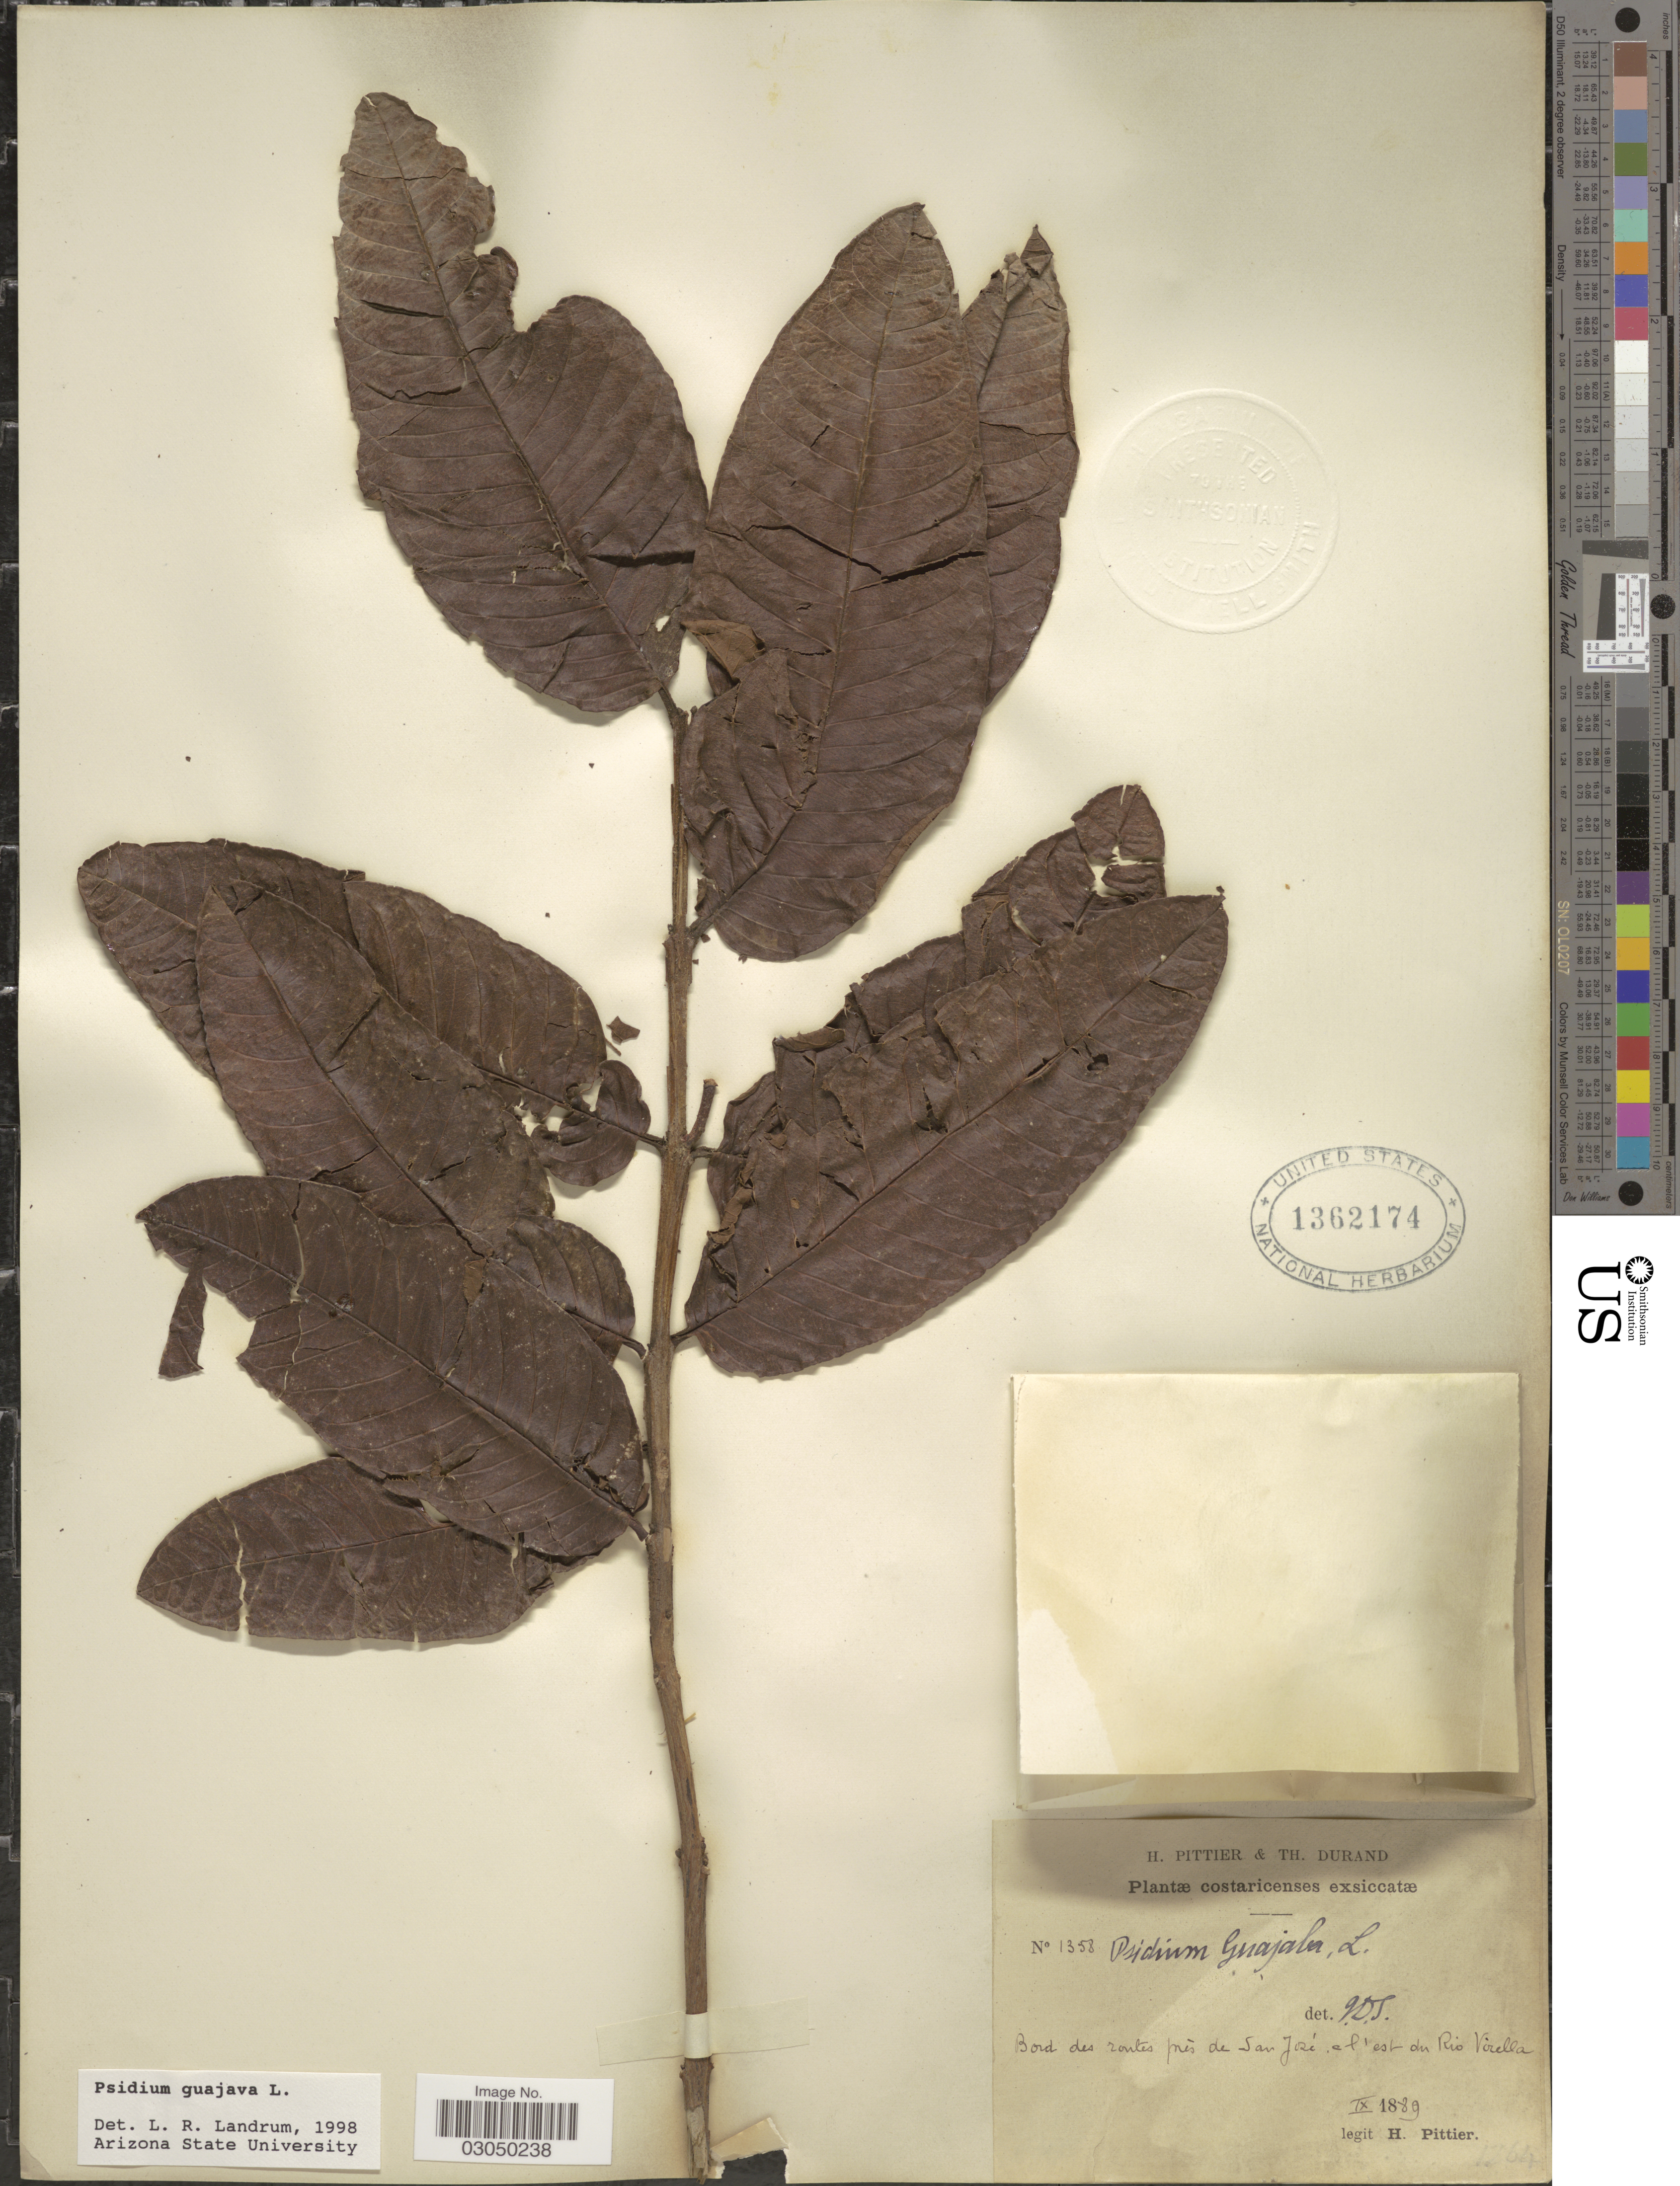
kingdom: Plantae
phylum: Tracheophyta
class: Magnoliopsida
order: Myrtales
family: Myrtaceae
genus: Psidium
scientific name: Psidium guajava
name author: L.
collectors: H. F. Pittier & T. Durand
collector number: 1358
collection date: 1889-09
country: Costa Rica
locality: Bord des routes près de San José el'est du Rio Virella.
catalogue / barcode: US 1362174